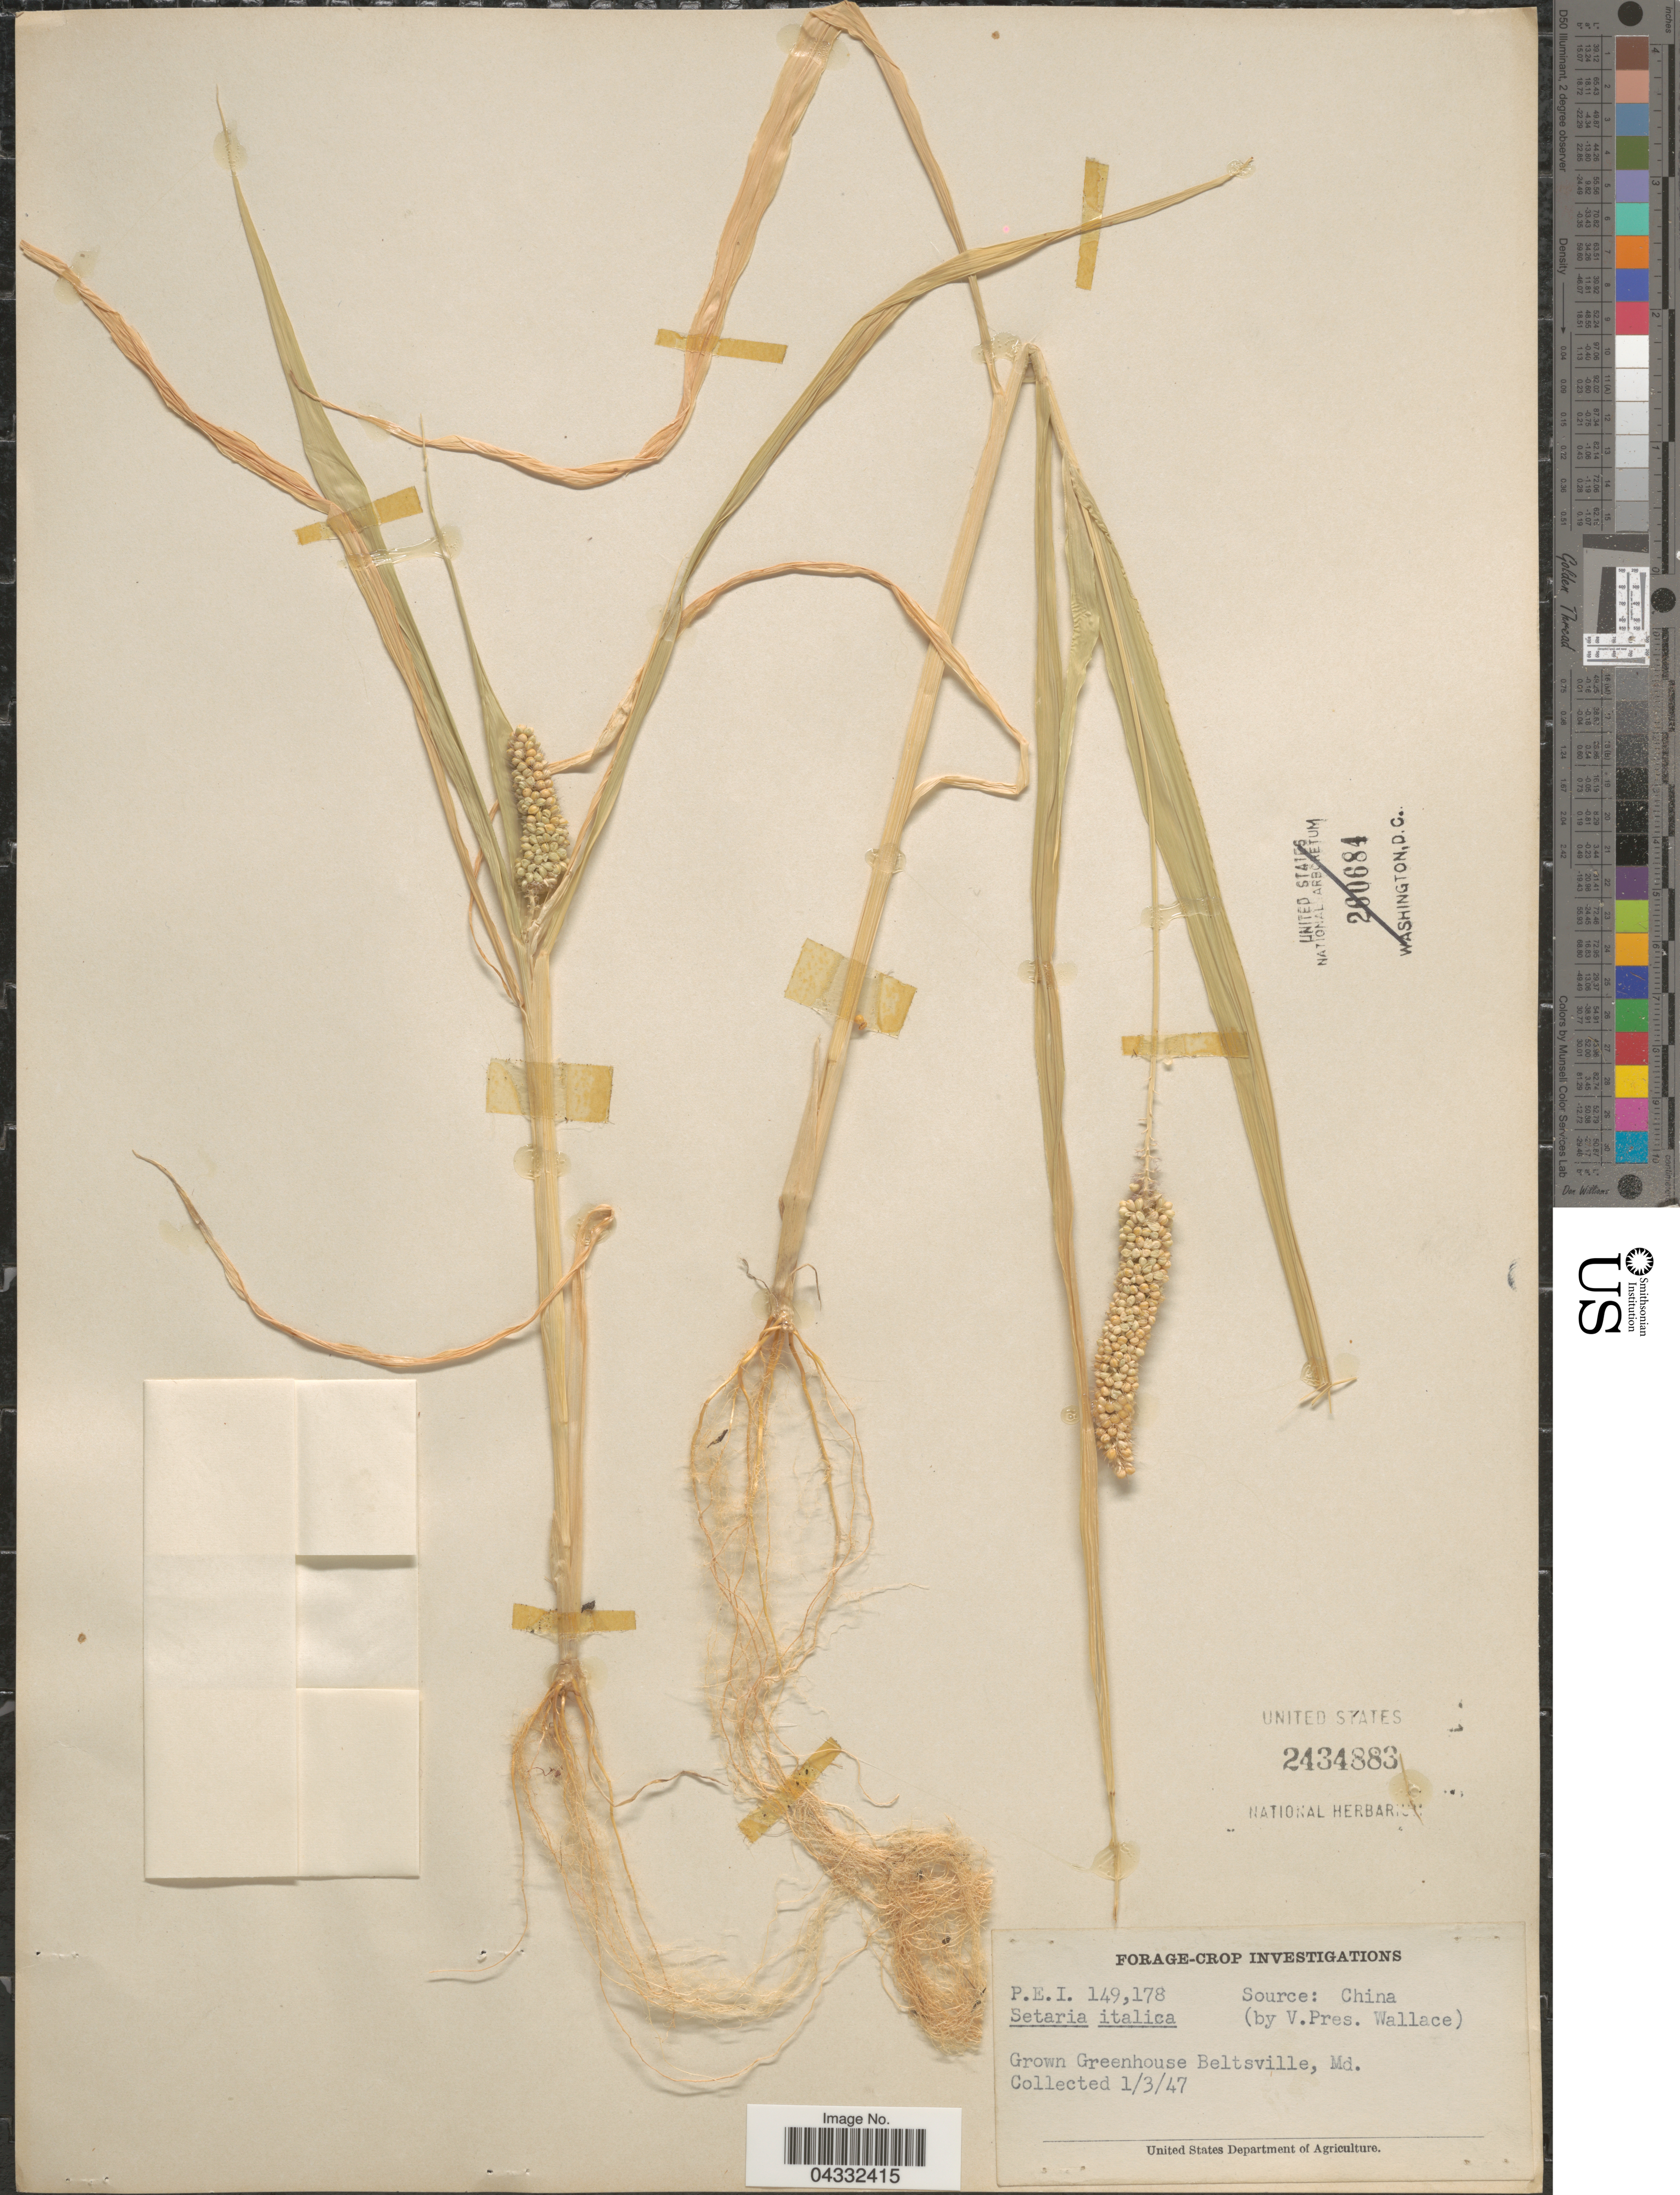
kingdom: Plantae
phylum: Tracheophyta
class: Liliopsida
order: Poales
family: Poaceae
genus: Setaria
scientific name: Setaria italica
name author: (L.) P. Beauv.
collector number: P.E.I.149178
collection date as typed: Transcribed d/m/y: 1/3/47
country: United States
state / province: Maryland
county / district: Prince George's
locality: Grown Greenhouse Beltsville.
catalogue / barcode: US 2434883